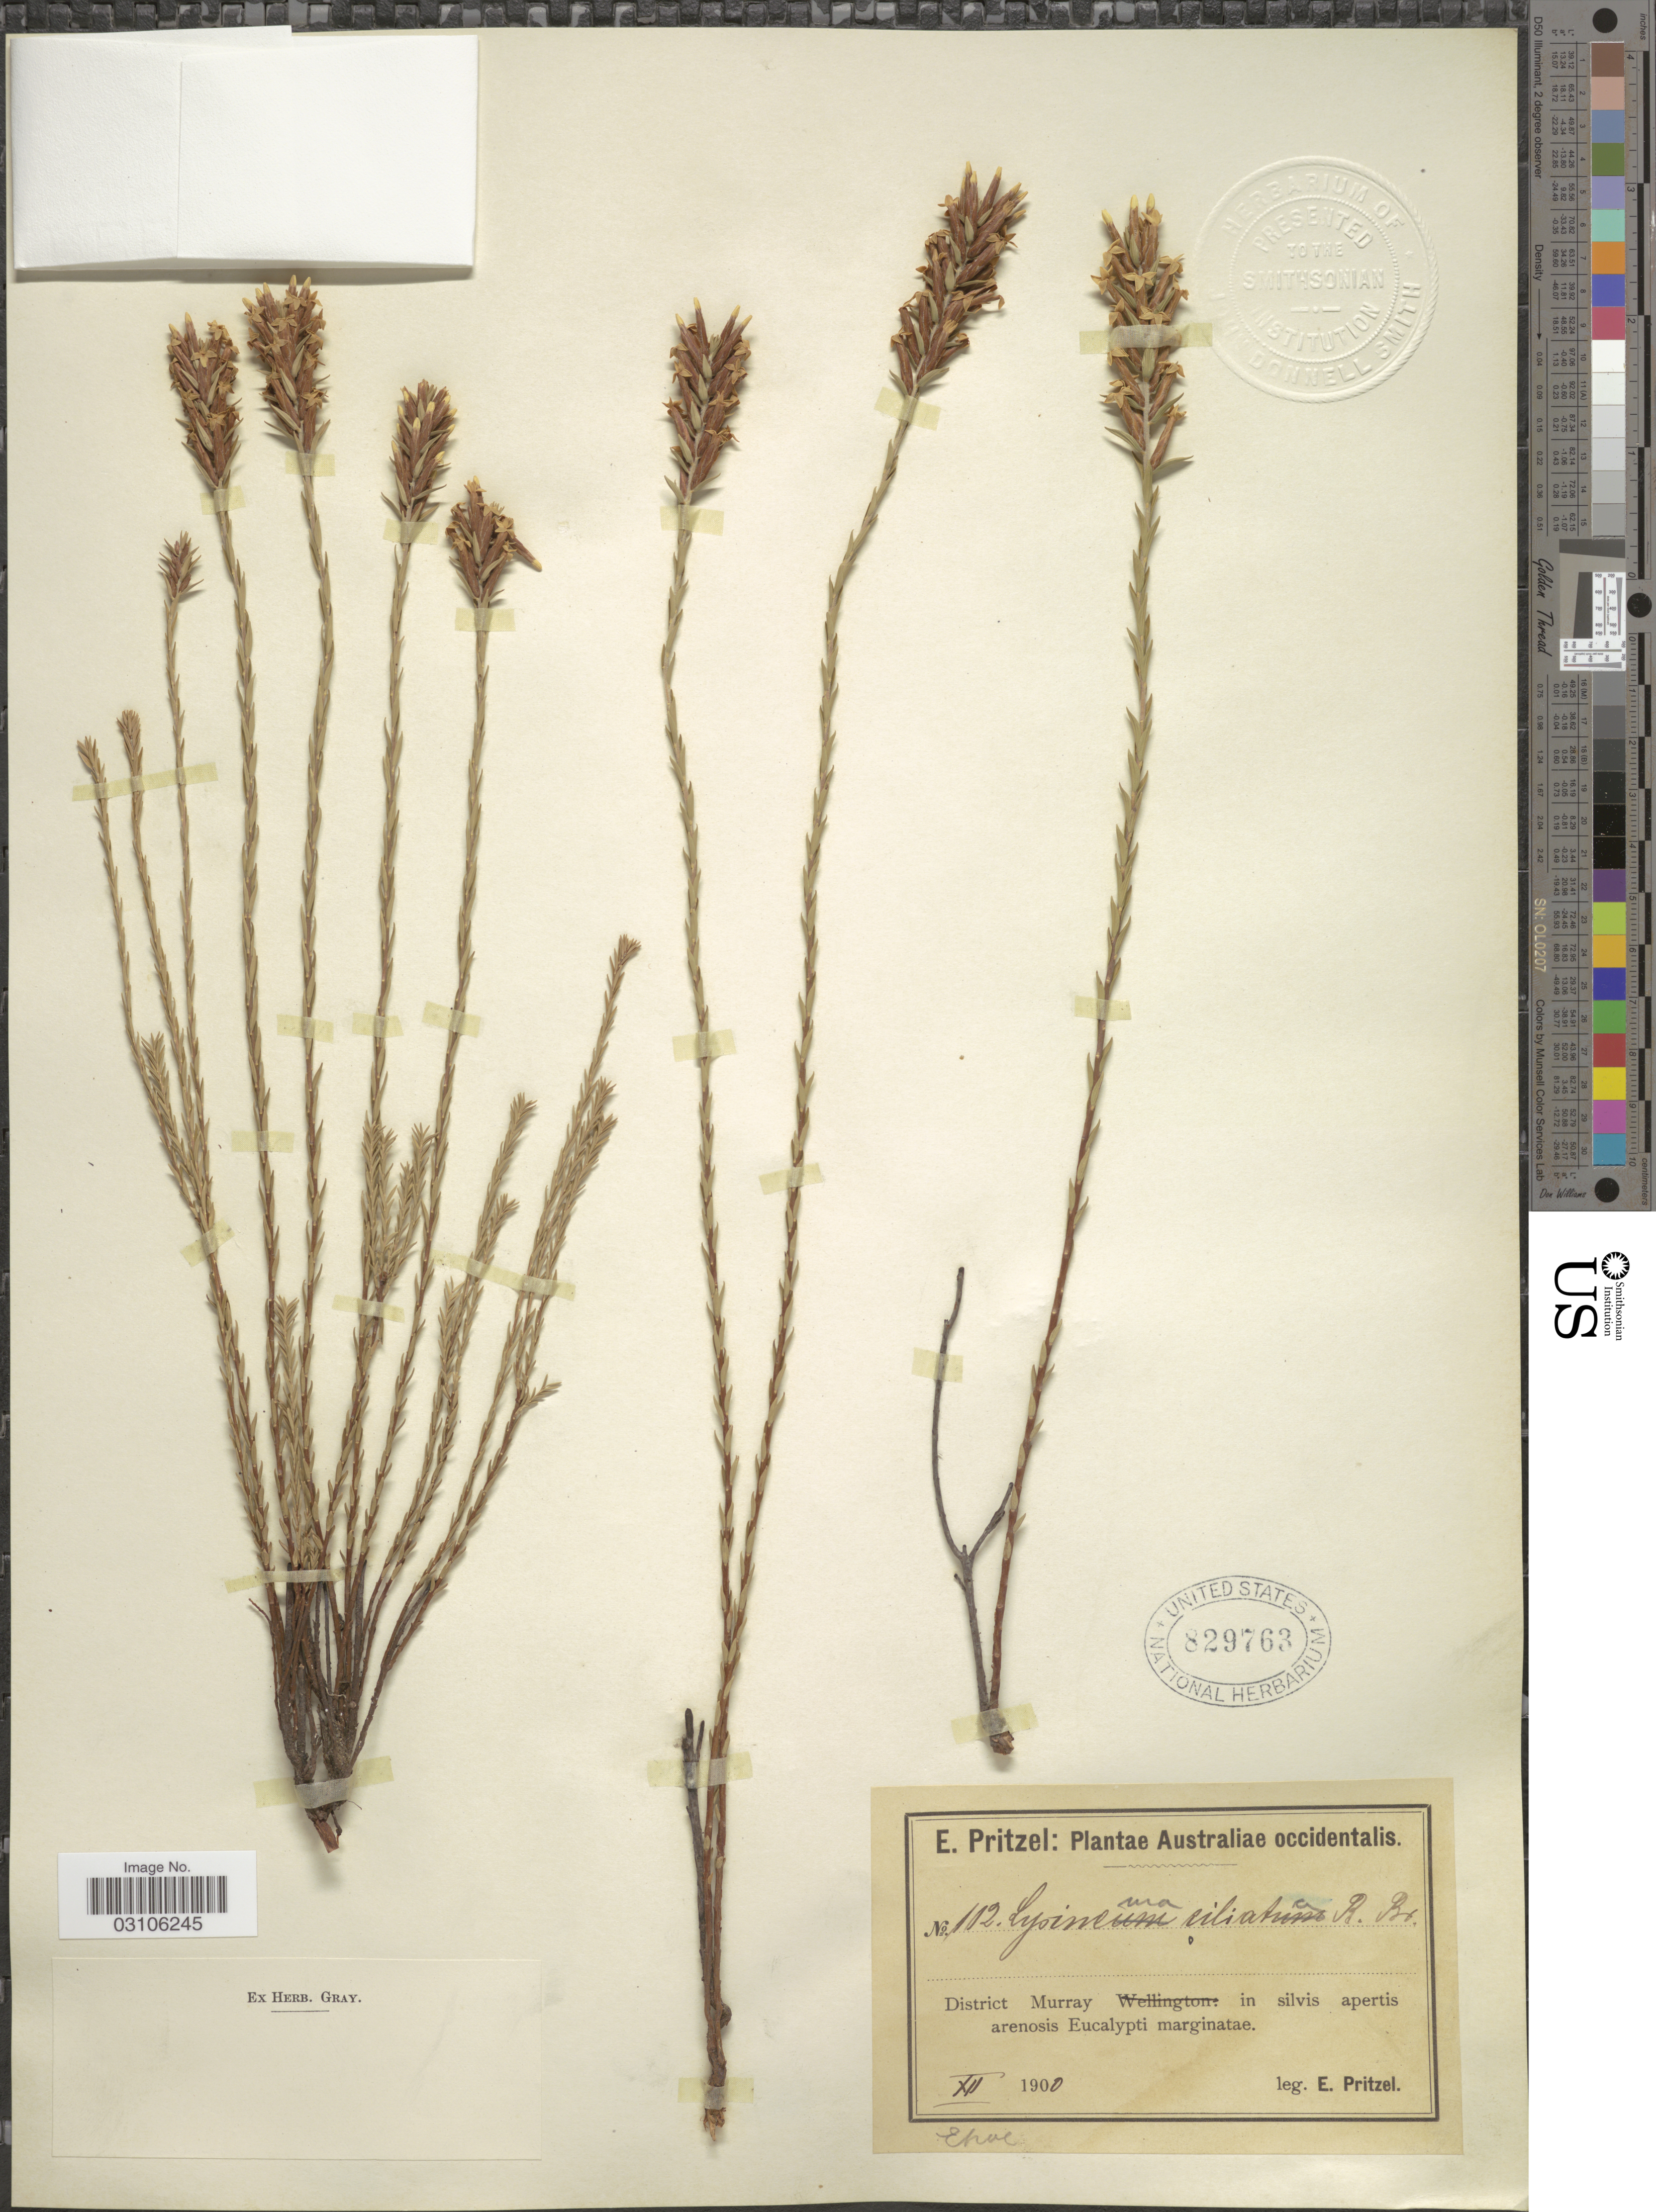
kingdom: Plantae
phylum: Tracheophyta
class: Magnoliopsida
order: Ericales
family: Ericaceae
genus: Lysinema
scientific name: Lysinema ciliatum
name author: R. Br.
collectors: E. G. Pritzel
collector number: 112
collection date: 1900-12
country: Australia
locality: Australiae occidentalis. District Murray: in silvis apertis arenosis Eucalypti marginatae.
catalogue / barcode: US 829763